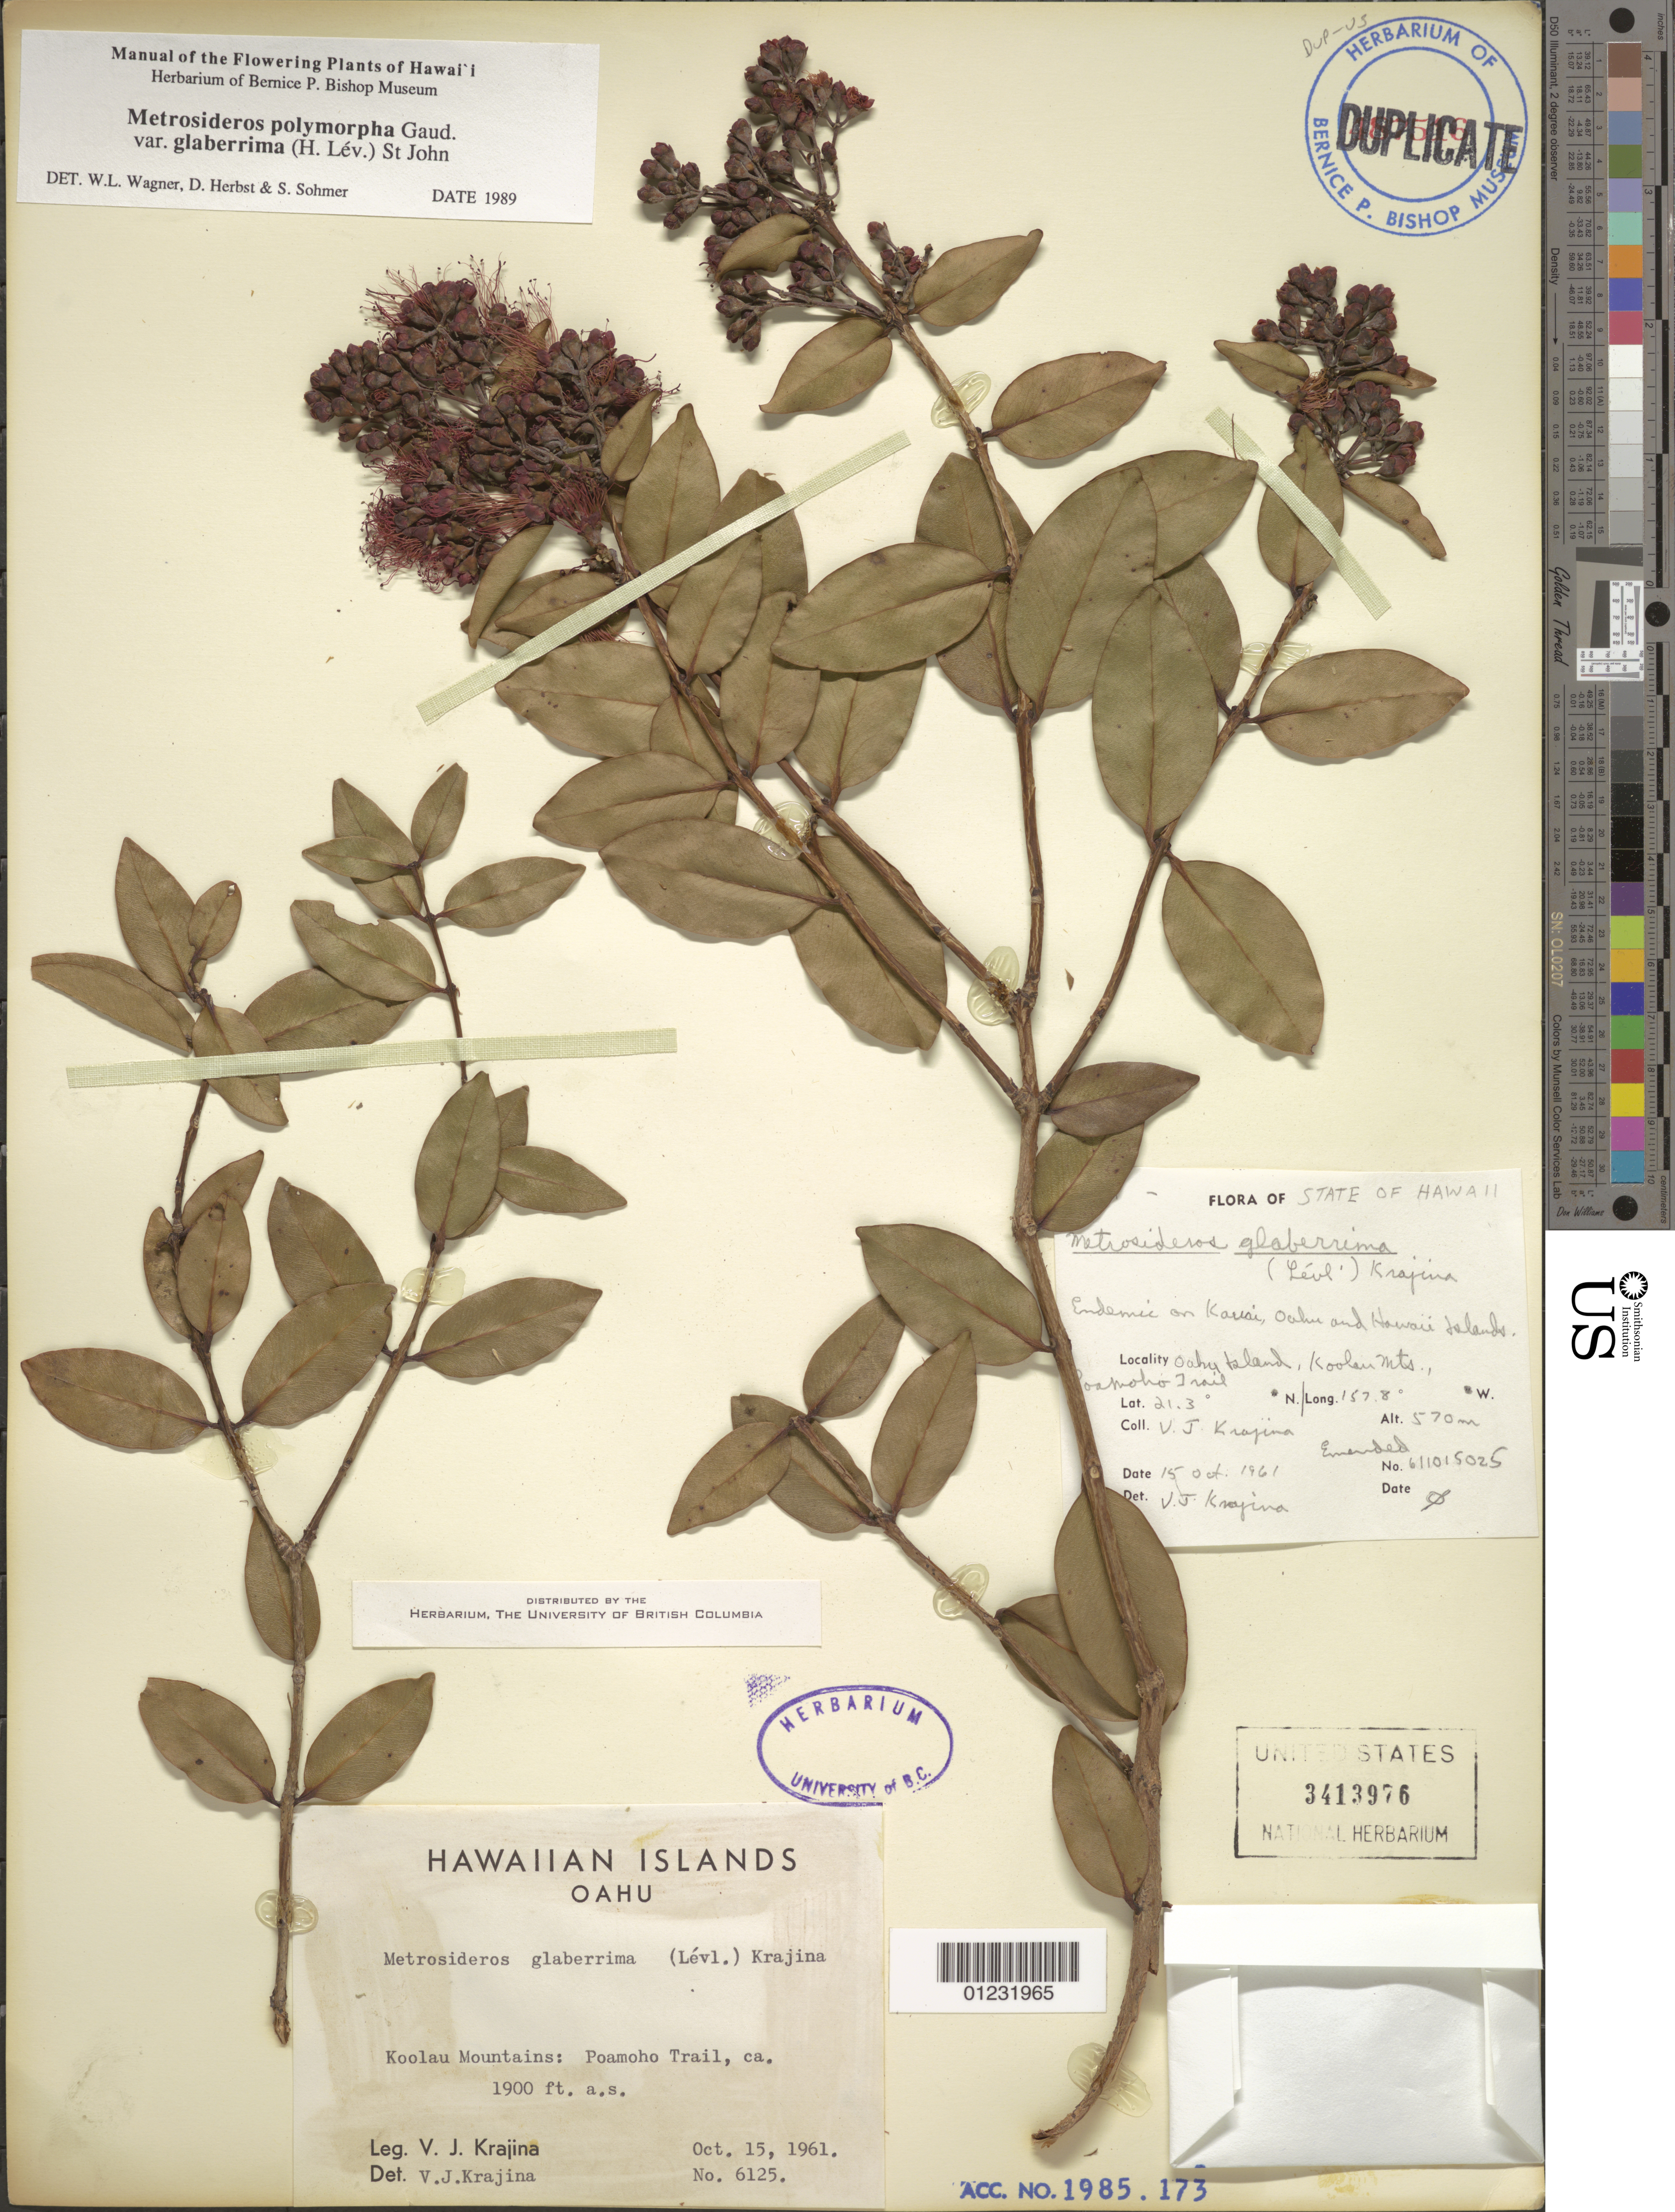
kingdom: Plantae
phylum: Tracheophyta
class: Magnoliopsida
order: Myrtales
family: Myrtaceae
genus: Metrosideros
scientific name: Metrosideros polymorpha var. glaberrima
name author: (H. Lév.) H. St. John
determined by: Wagner, W. L.; Herbst, D. R.; Sohmer, S. H.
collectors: V. Krajina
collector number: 6125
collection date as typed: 15 Oct 1961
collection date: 1961-10-15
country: United States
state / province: Hawaii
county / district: Honolulu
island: Oahu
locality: Koolau Mts, Poamoho Trail,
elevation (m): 579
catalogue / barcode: US 3413976